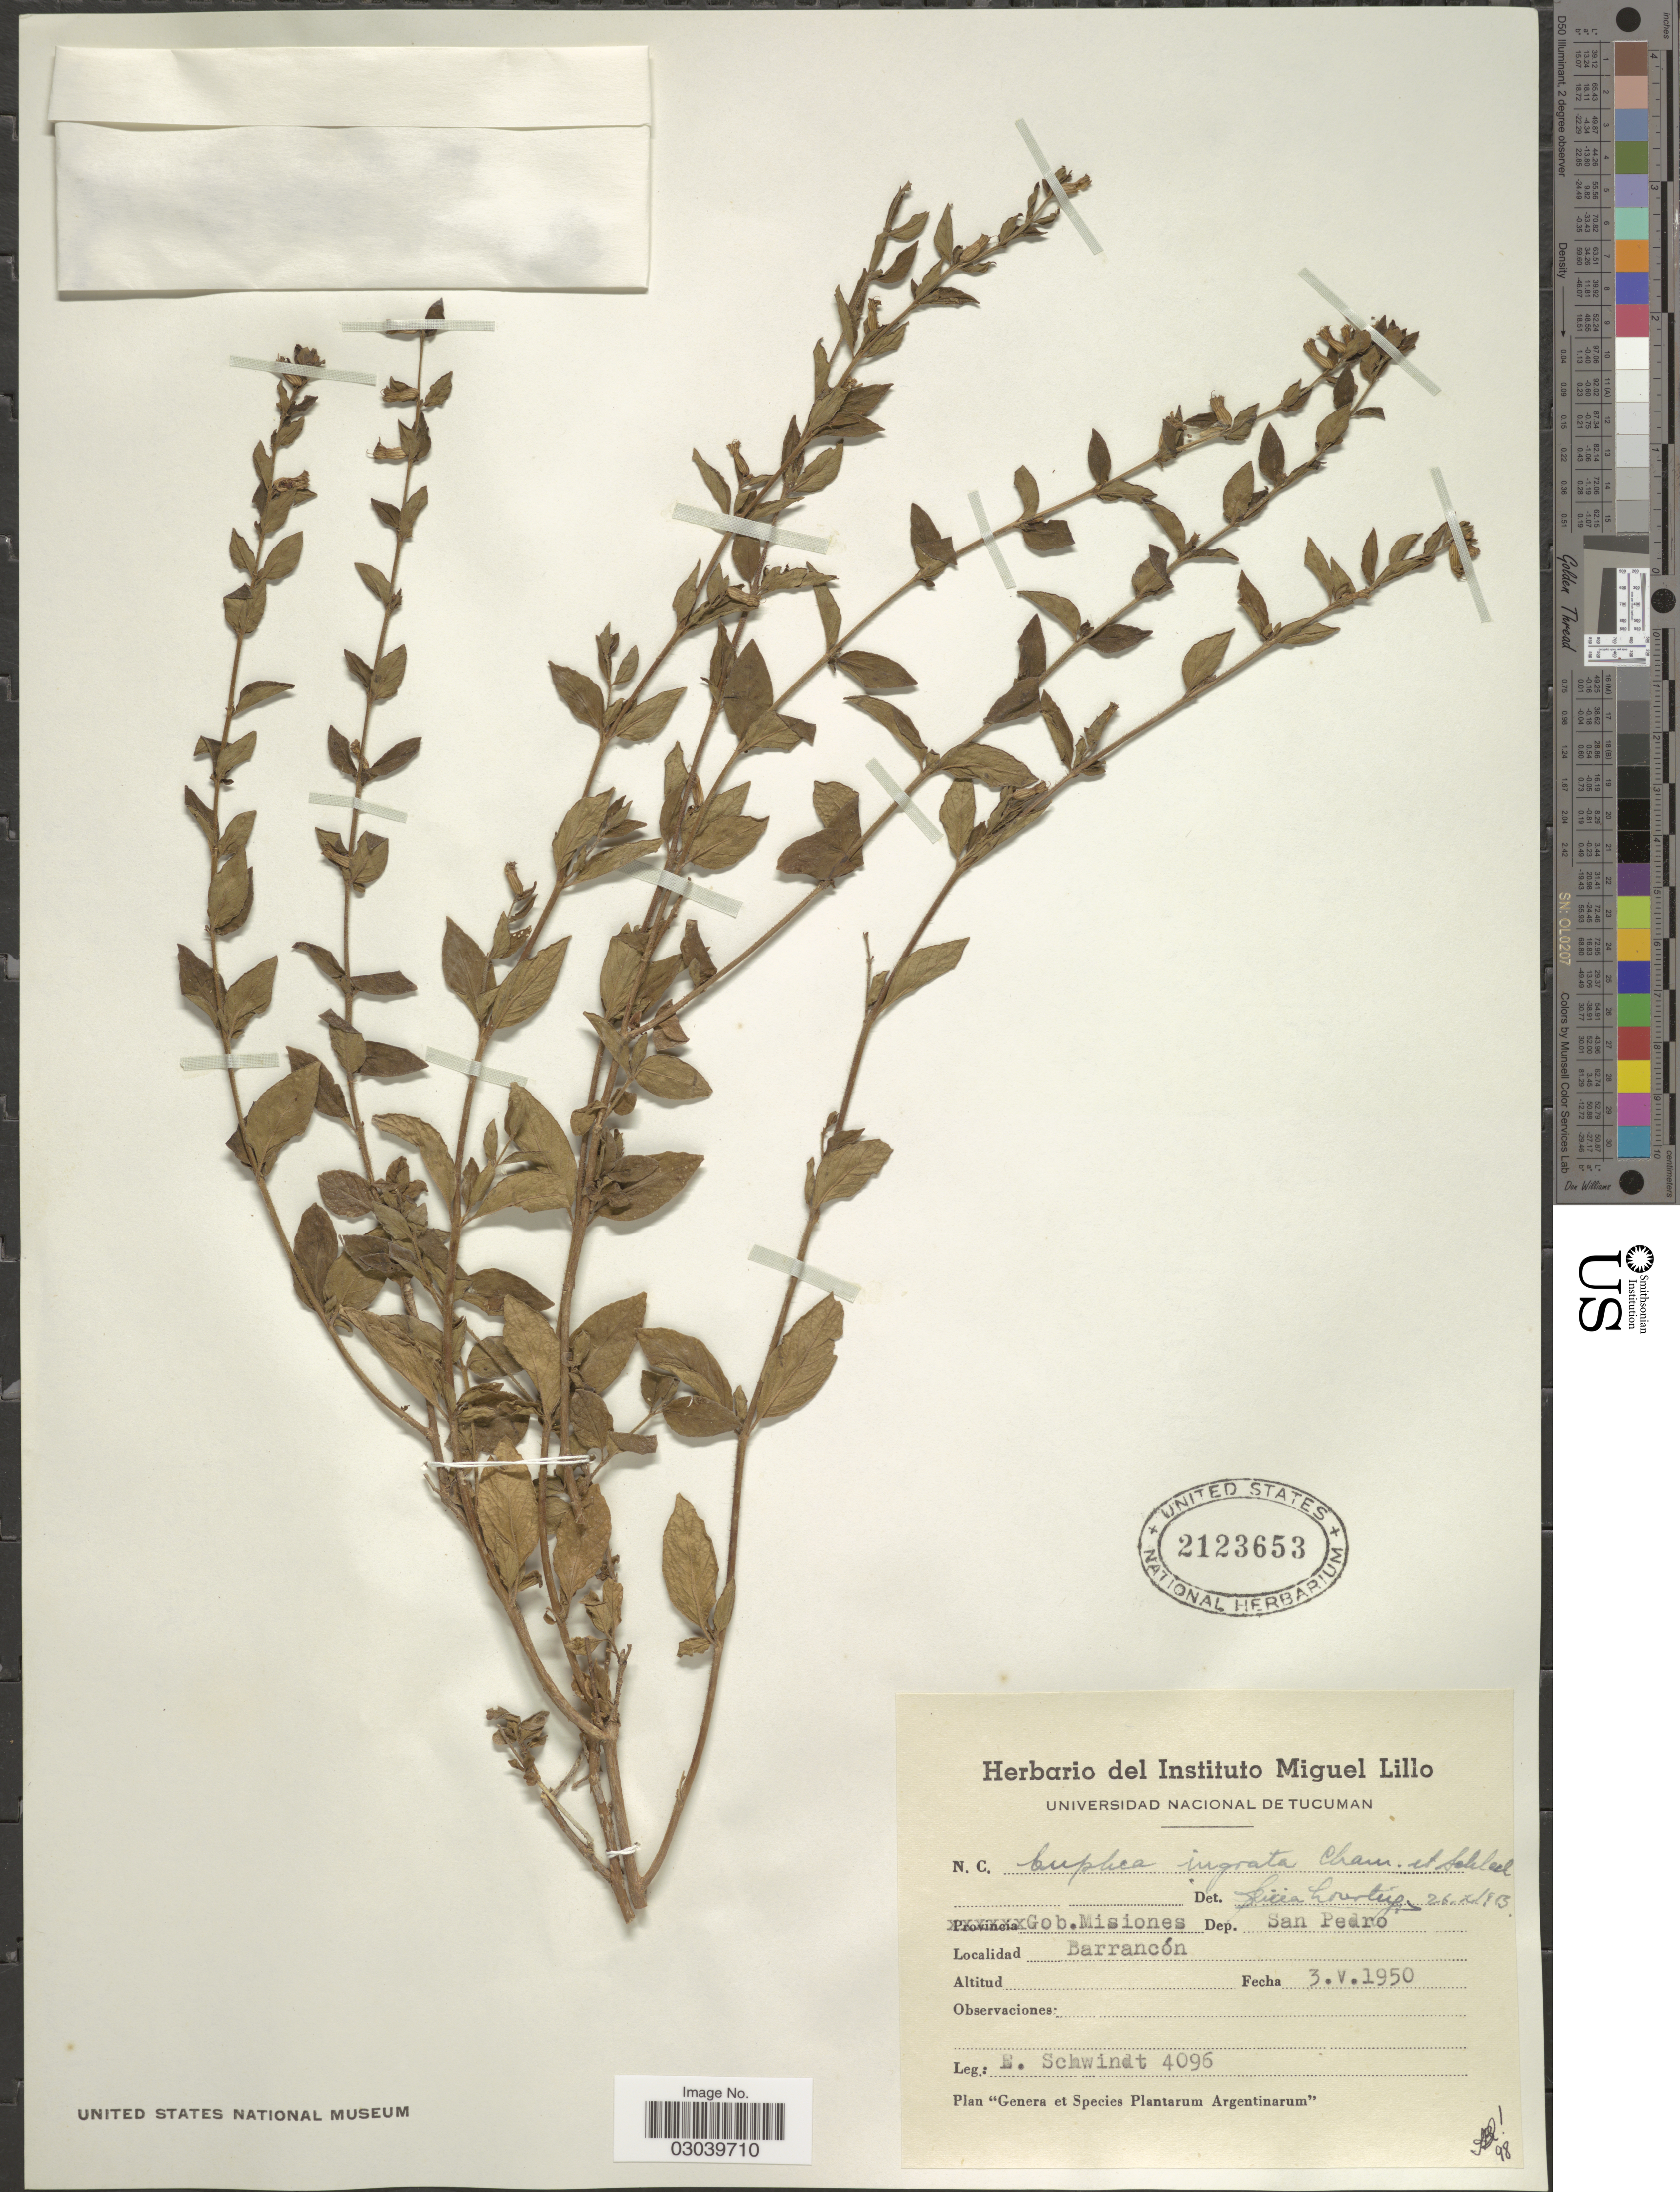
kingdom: Plantae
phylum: Tracheophyta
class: Magnoliopsida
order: Myrtales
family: Lythraceae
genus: Cuphea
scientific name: Cuphea ingrata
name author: Cham. & Schltdl.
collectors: E. Schwindt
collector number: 4096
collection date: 1950-05-03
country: Argentina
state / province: Misiones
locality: Gob. Misiones. Dep. San Pedro. Barrancón.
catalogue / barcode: US 2123653